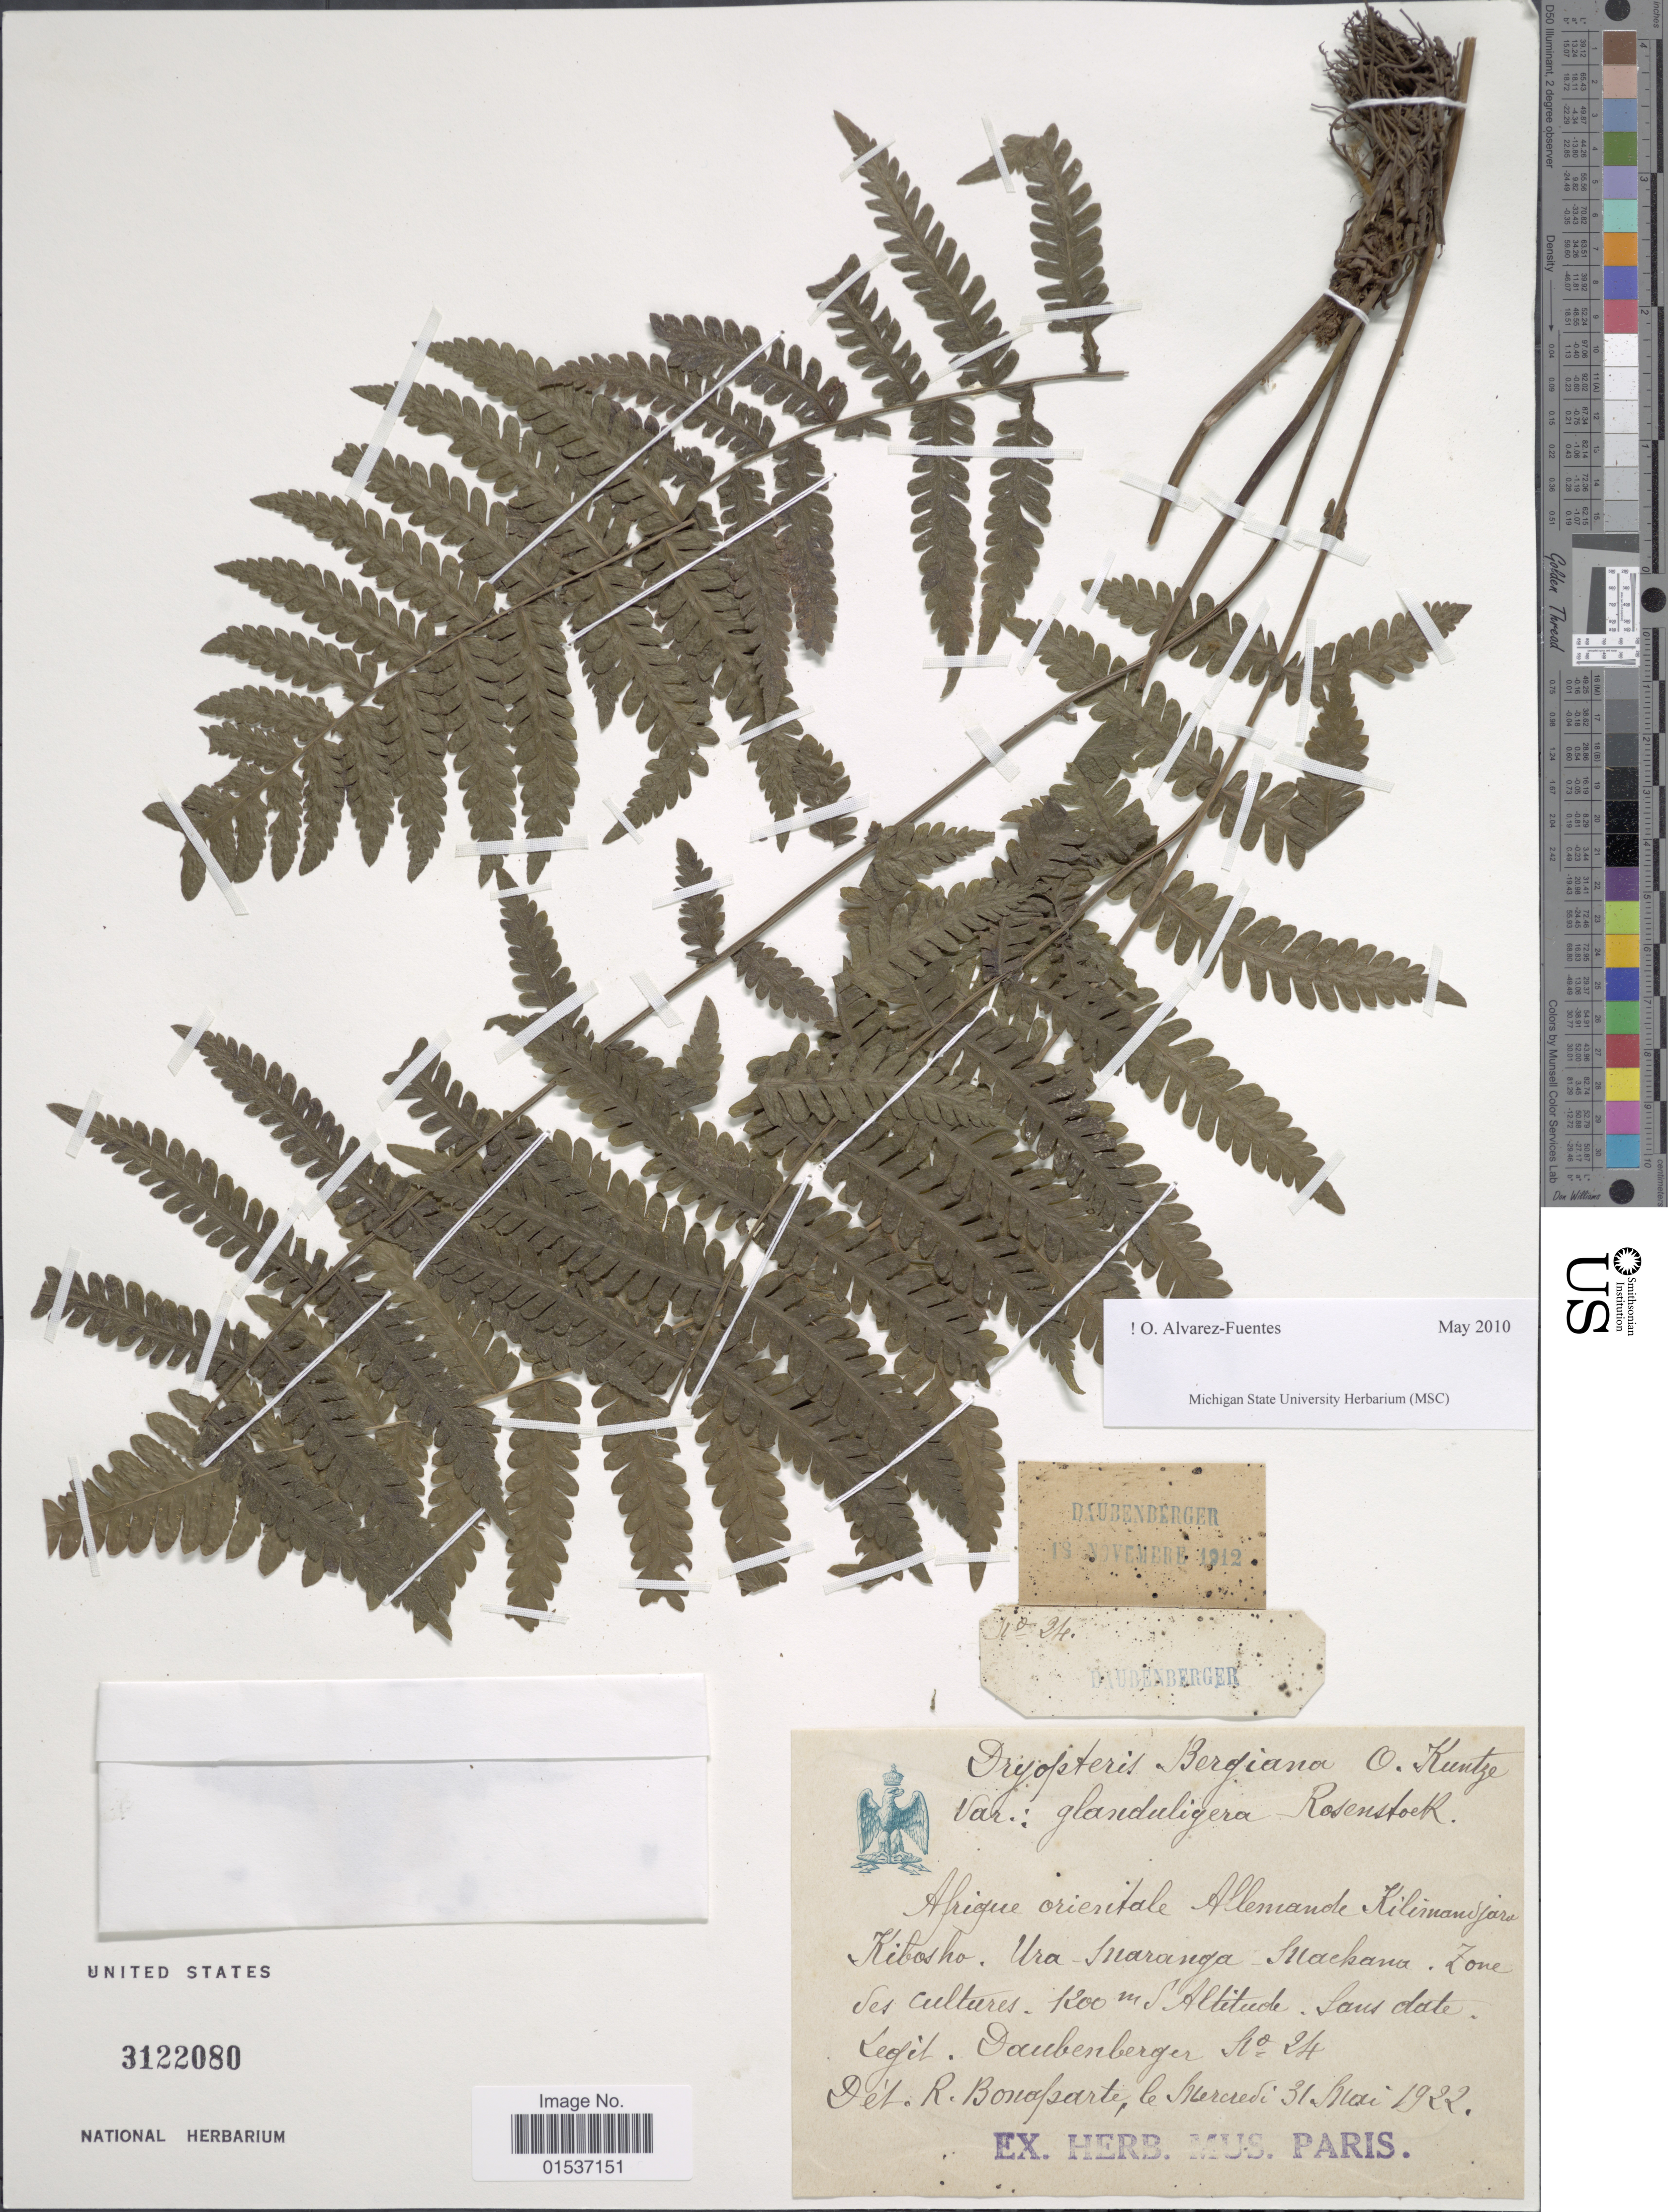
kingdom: Plantae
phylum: Tracheophyta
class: Polypodiopsida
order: Polypodiales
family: Thelypteridaceae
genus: Thelypteris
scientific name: Thelypteris bergiana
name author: (Schltdl.) Ching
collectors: P. Daubenberger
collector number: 24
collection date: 1922-05-31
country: Tanzania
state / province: Kilimanjaro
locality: Afrigue orientale Allemande Kilimanjaro Kibosho. Ura Maranga Machana, Zone des cultures.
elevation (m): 1200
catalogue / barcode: US 3122080